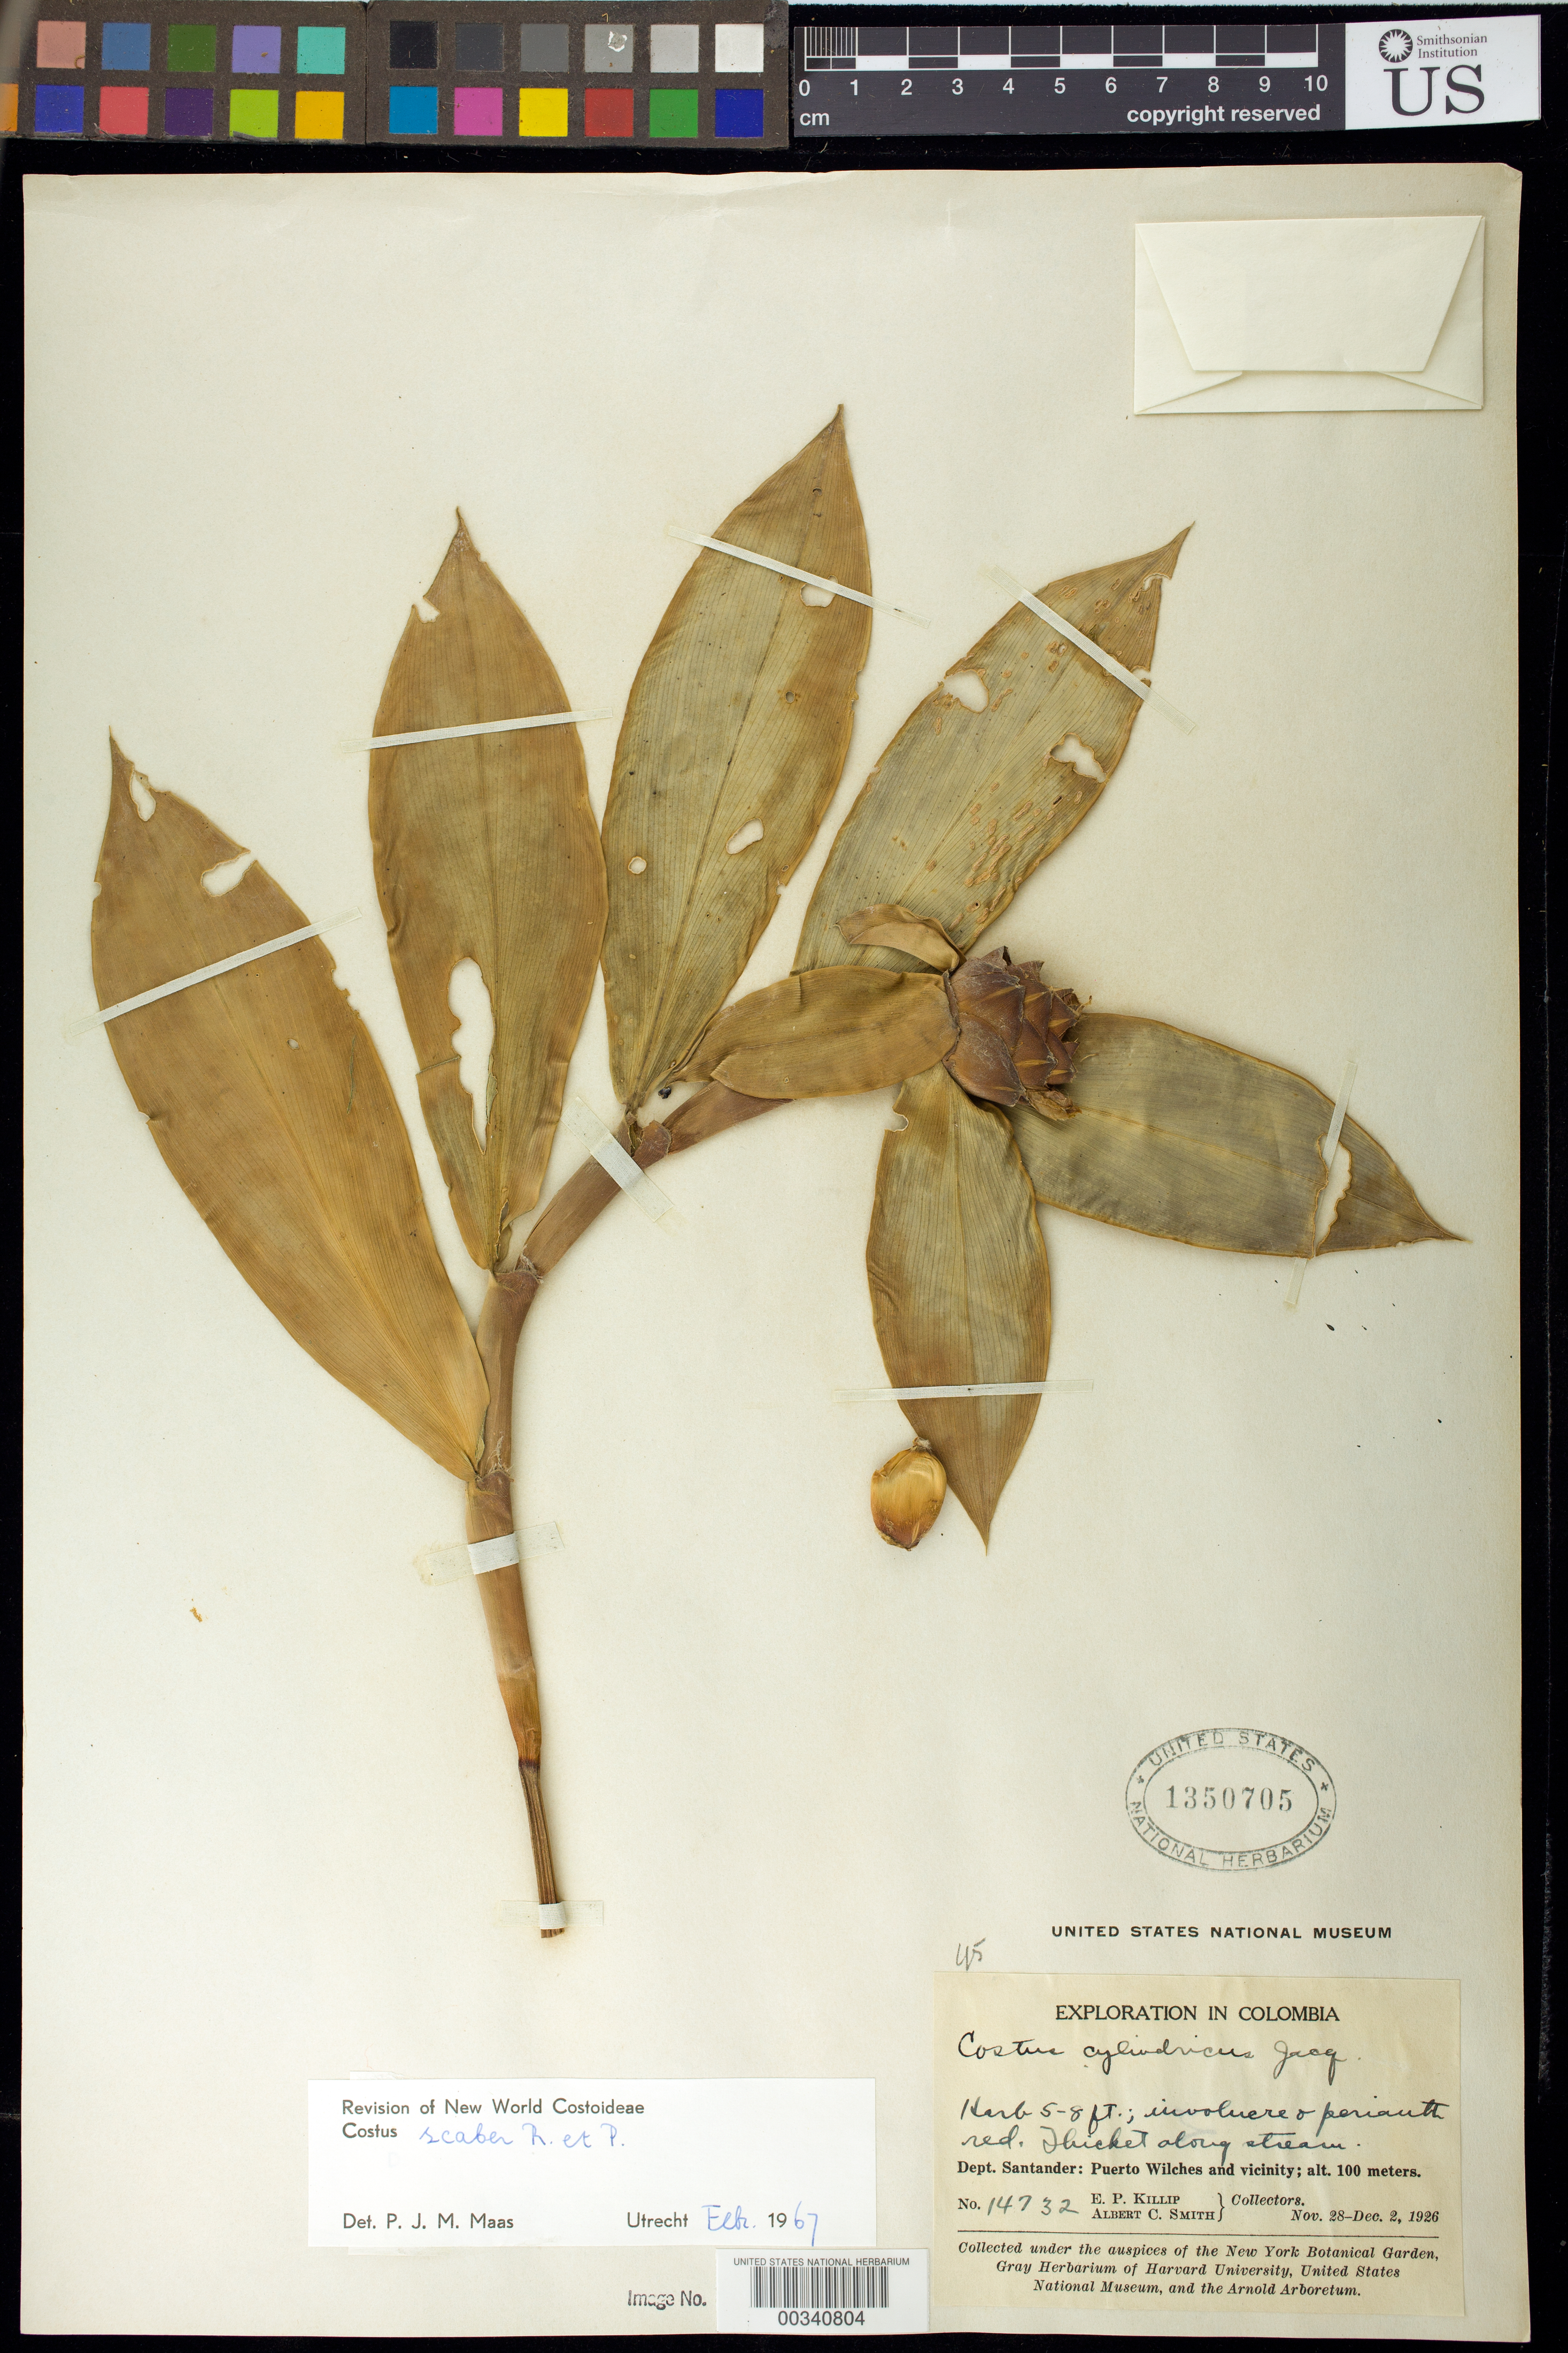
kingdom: Plantae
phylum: Tracheophyta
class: Liliopsida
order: Zingiberales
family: Costaceae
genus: Costus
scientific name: Costus scaber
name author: Ruiz & Pav.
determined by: Maas, Paul J. M.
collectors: E. P. Killip & A. C. Smith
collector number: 14732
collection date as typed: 28 Nov 1926 to 02 Dec 1926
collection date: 1926-11-28/1926-12-02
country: Colombia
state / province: Santander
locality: Puerto Wilches and vicinity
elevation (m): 100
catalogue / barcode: US 1350705